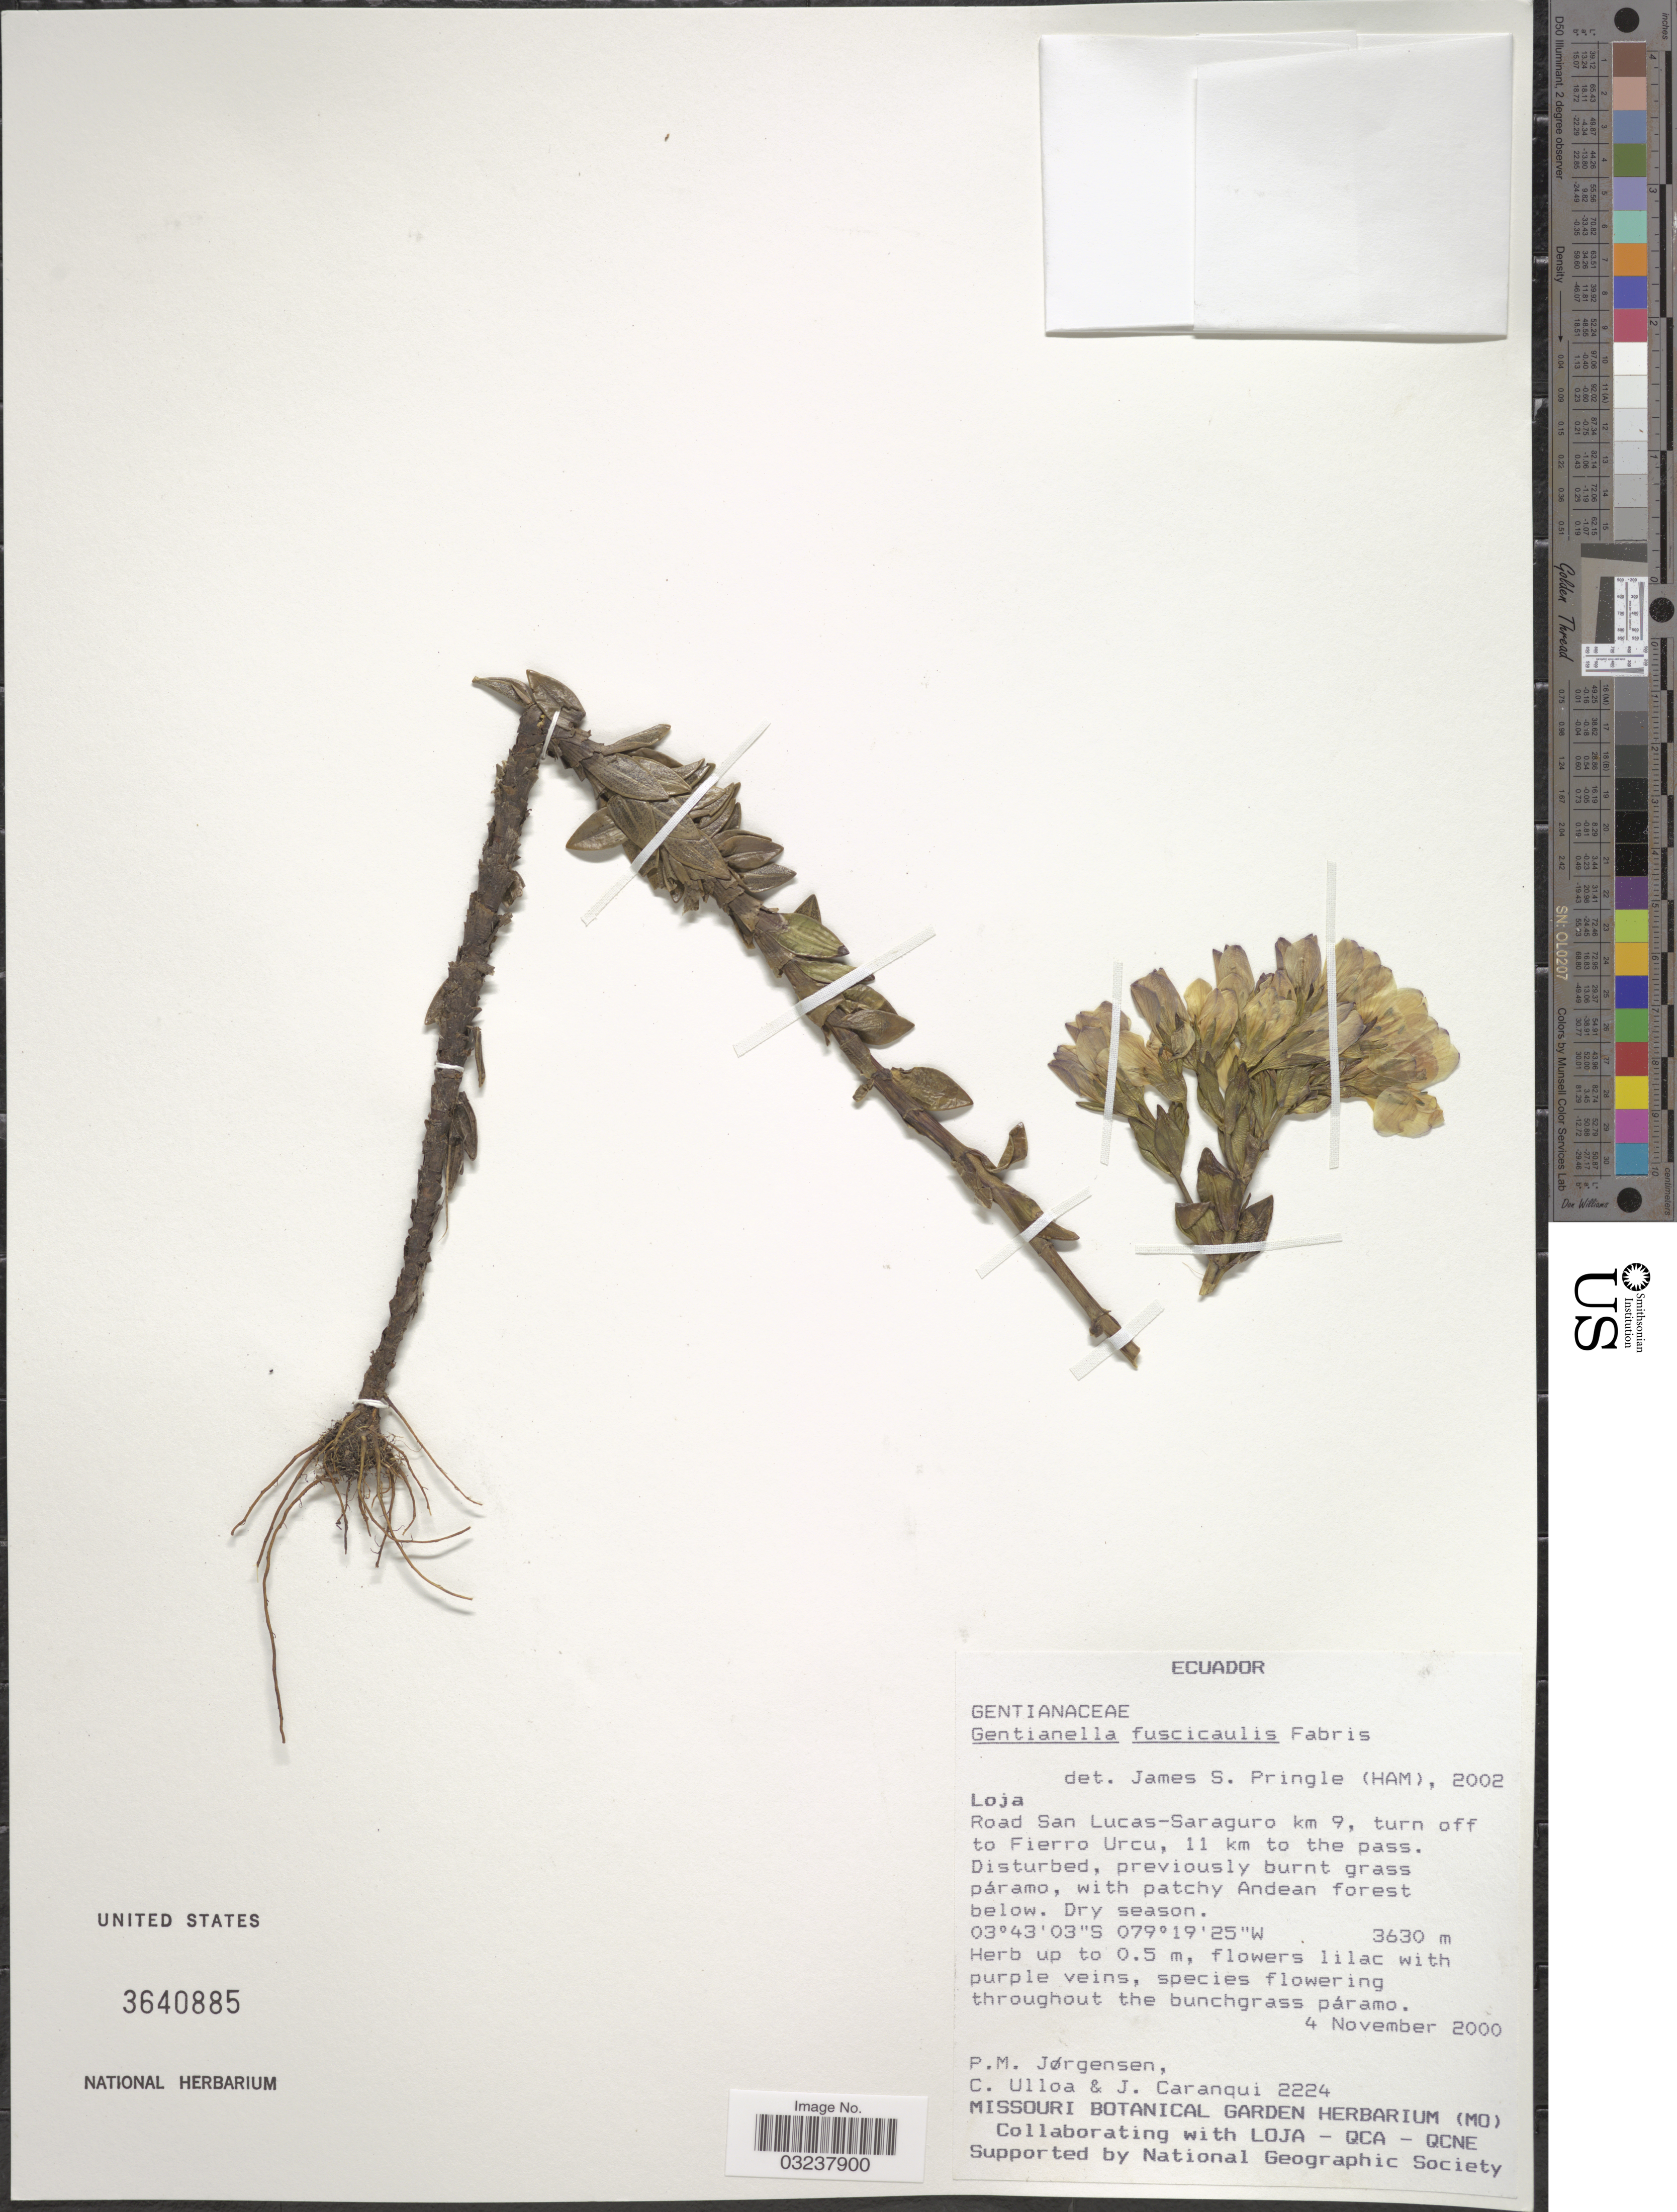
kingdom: Plantae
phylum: Tracheophyta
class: Magnoliopsida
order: Gentianales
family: Gentianaceae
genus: Gentianella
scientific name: Gentianella fuscicaulis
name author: Fabris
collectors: P. Jørgensen, C. Ulloa & J. Caranqui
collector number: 2224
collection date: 2000-11-04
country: Ecuador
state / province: Loja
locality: Road San Lucas-Saraguro km 9, turn off to Fierro Urcu, 11 km to the pass.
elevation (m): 3630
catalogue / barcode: US 3640855